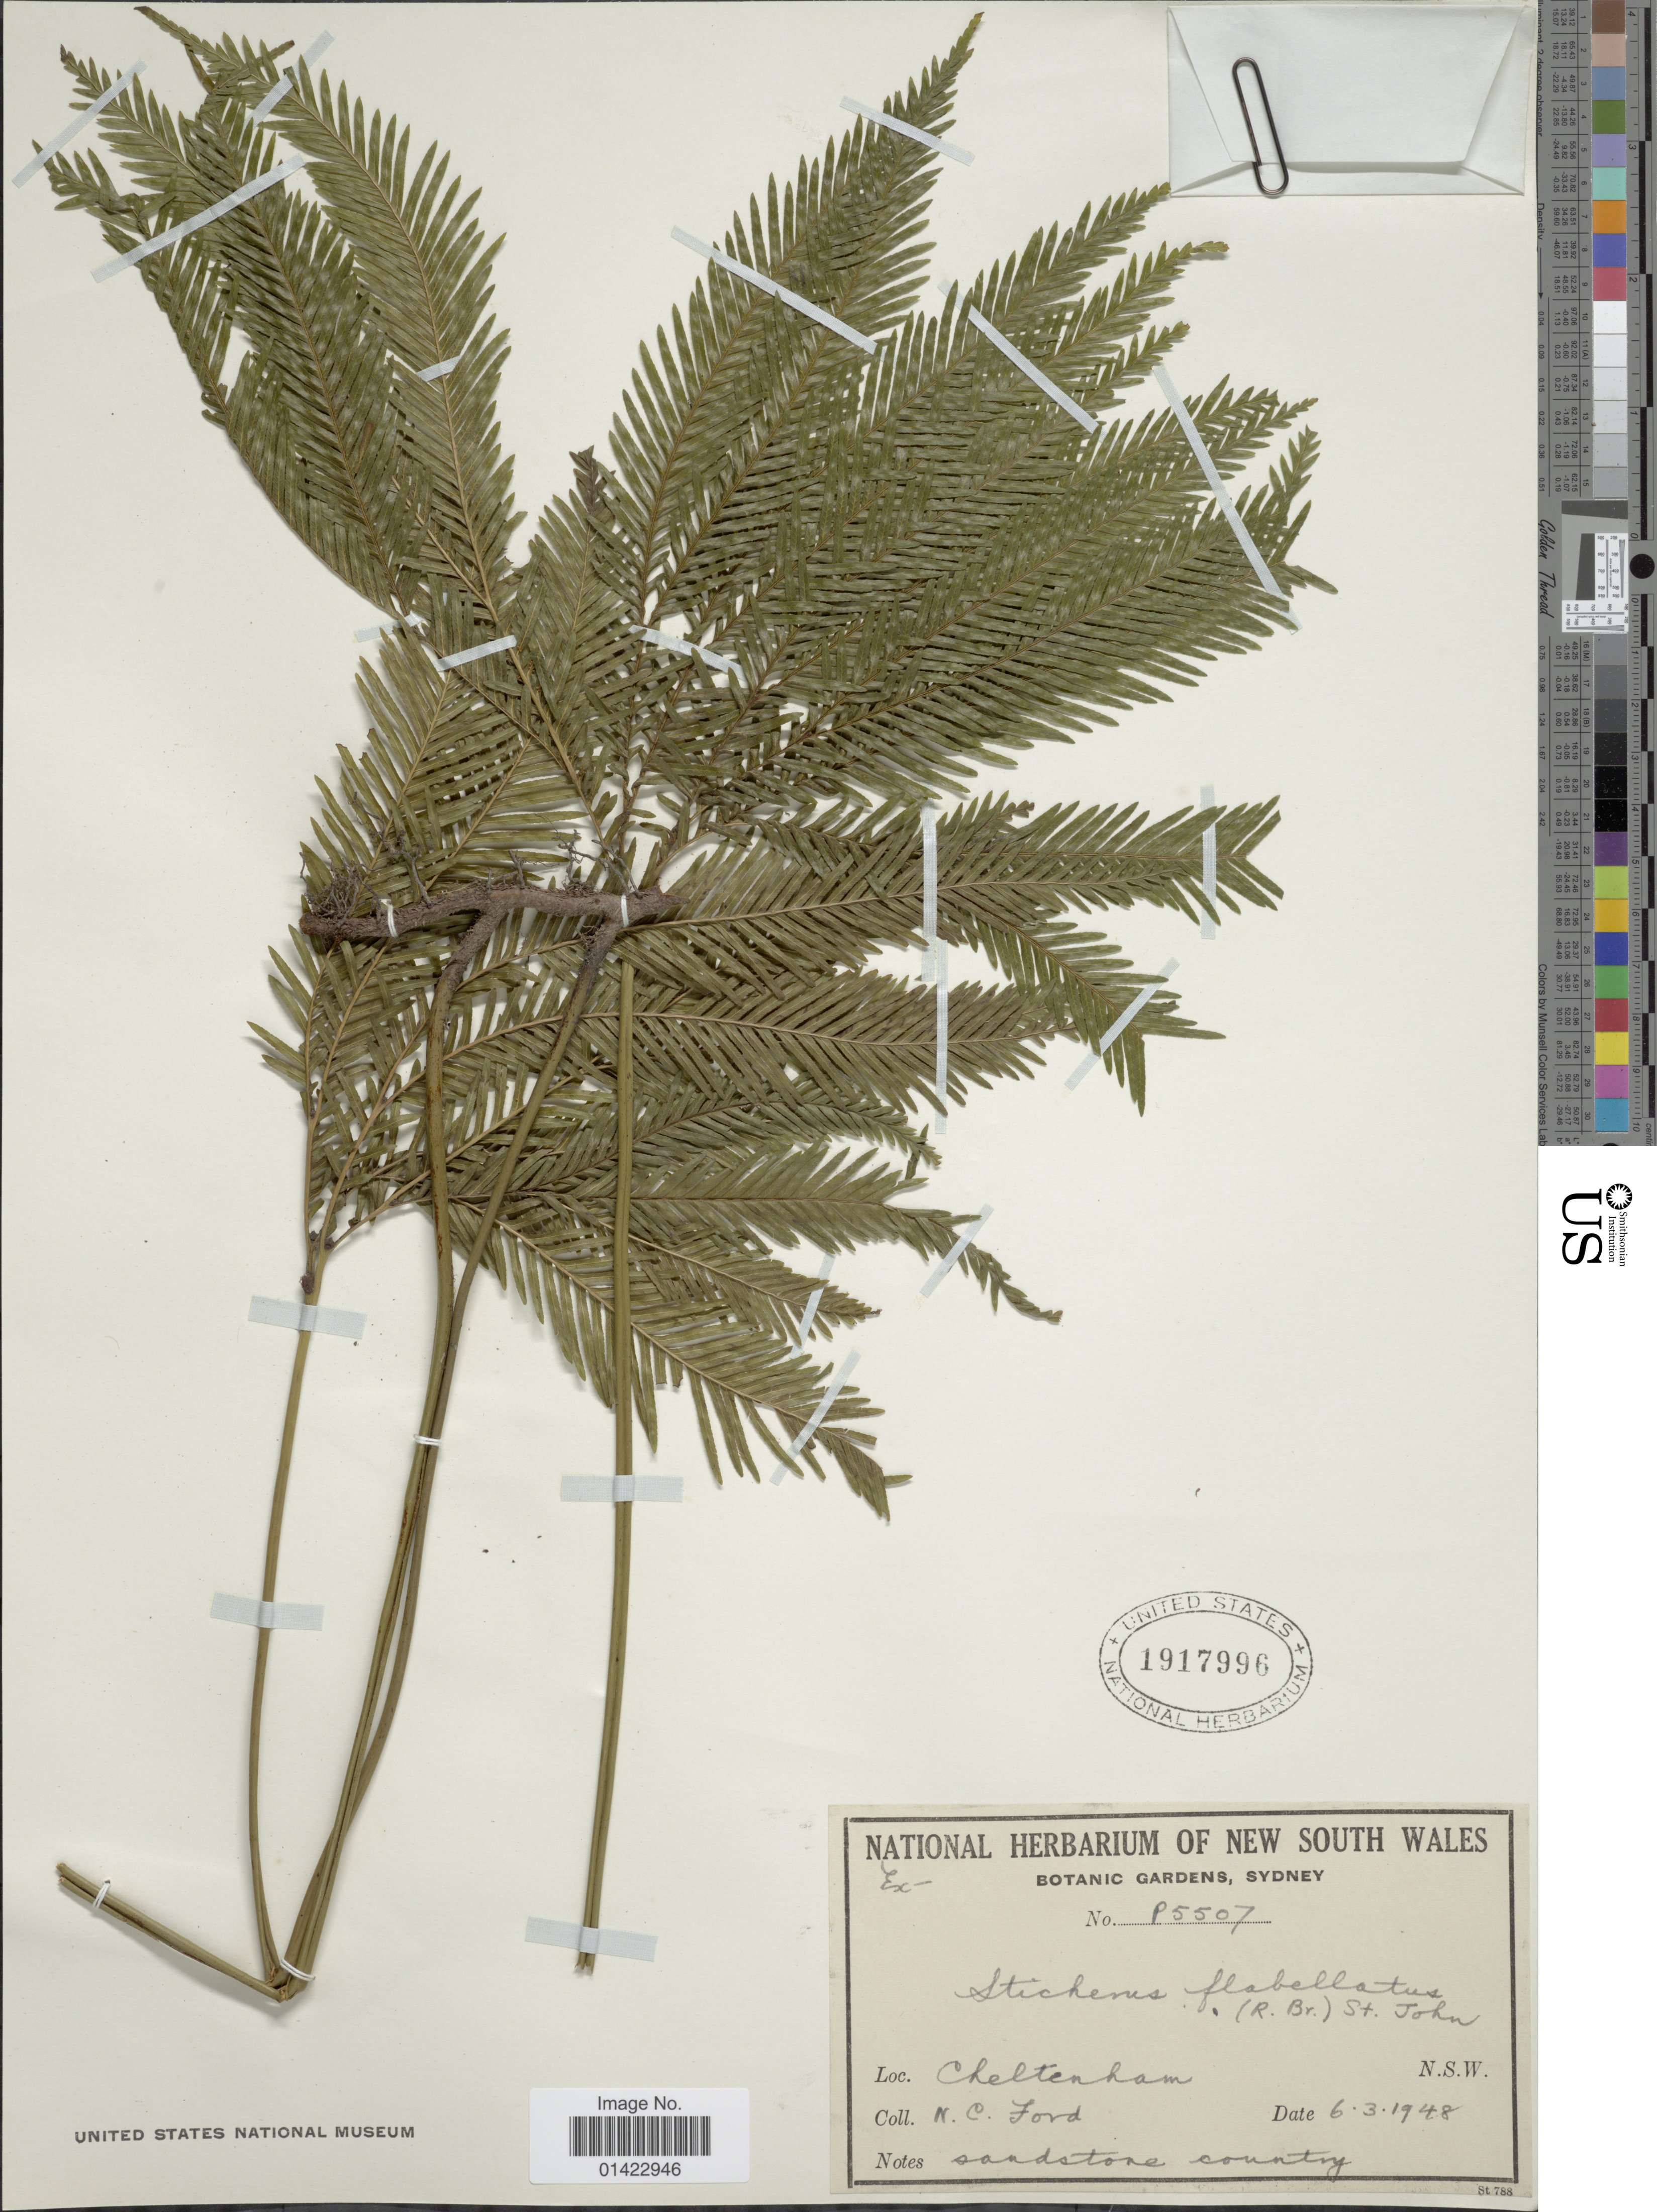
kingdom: Plantae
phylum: Tracheophyta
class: Polypodiopsida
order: Gleicheniales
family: Gleicheniaceae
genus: Sticherus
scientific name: Sticherus flabellatus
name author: (R. Br.) H. St. John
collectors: N. Ford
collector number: P5507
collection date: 1948-03-06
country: Australia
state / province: New South Wales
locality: Cheltenham.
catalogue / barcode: US 1917996